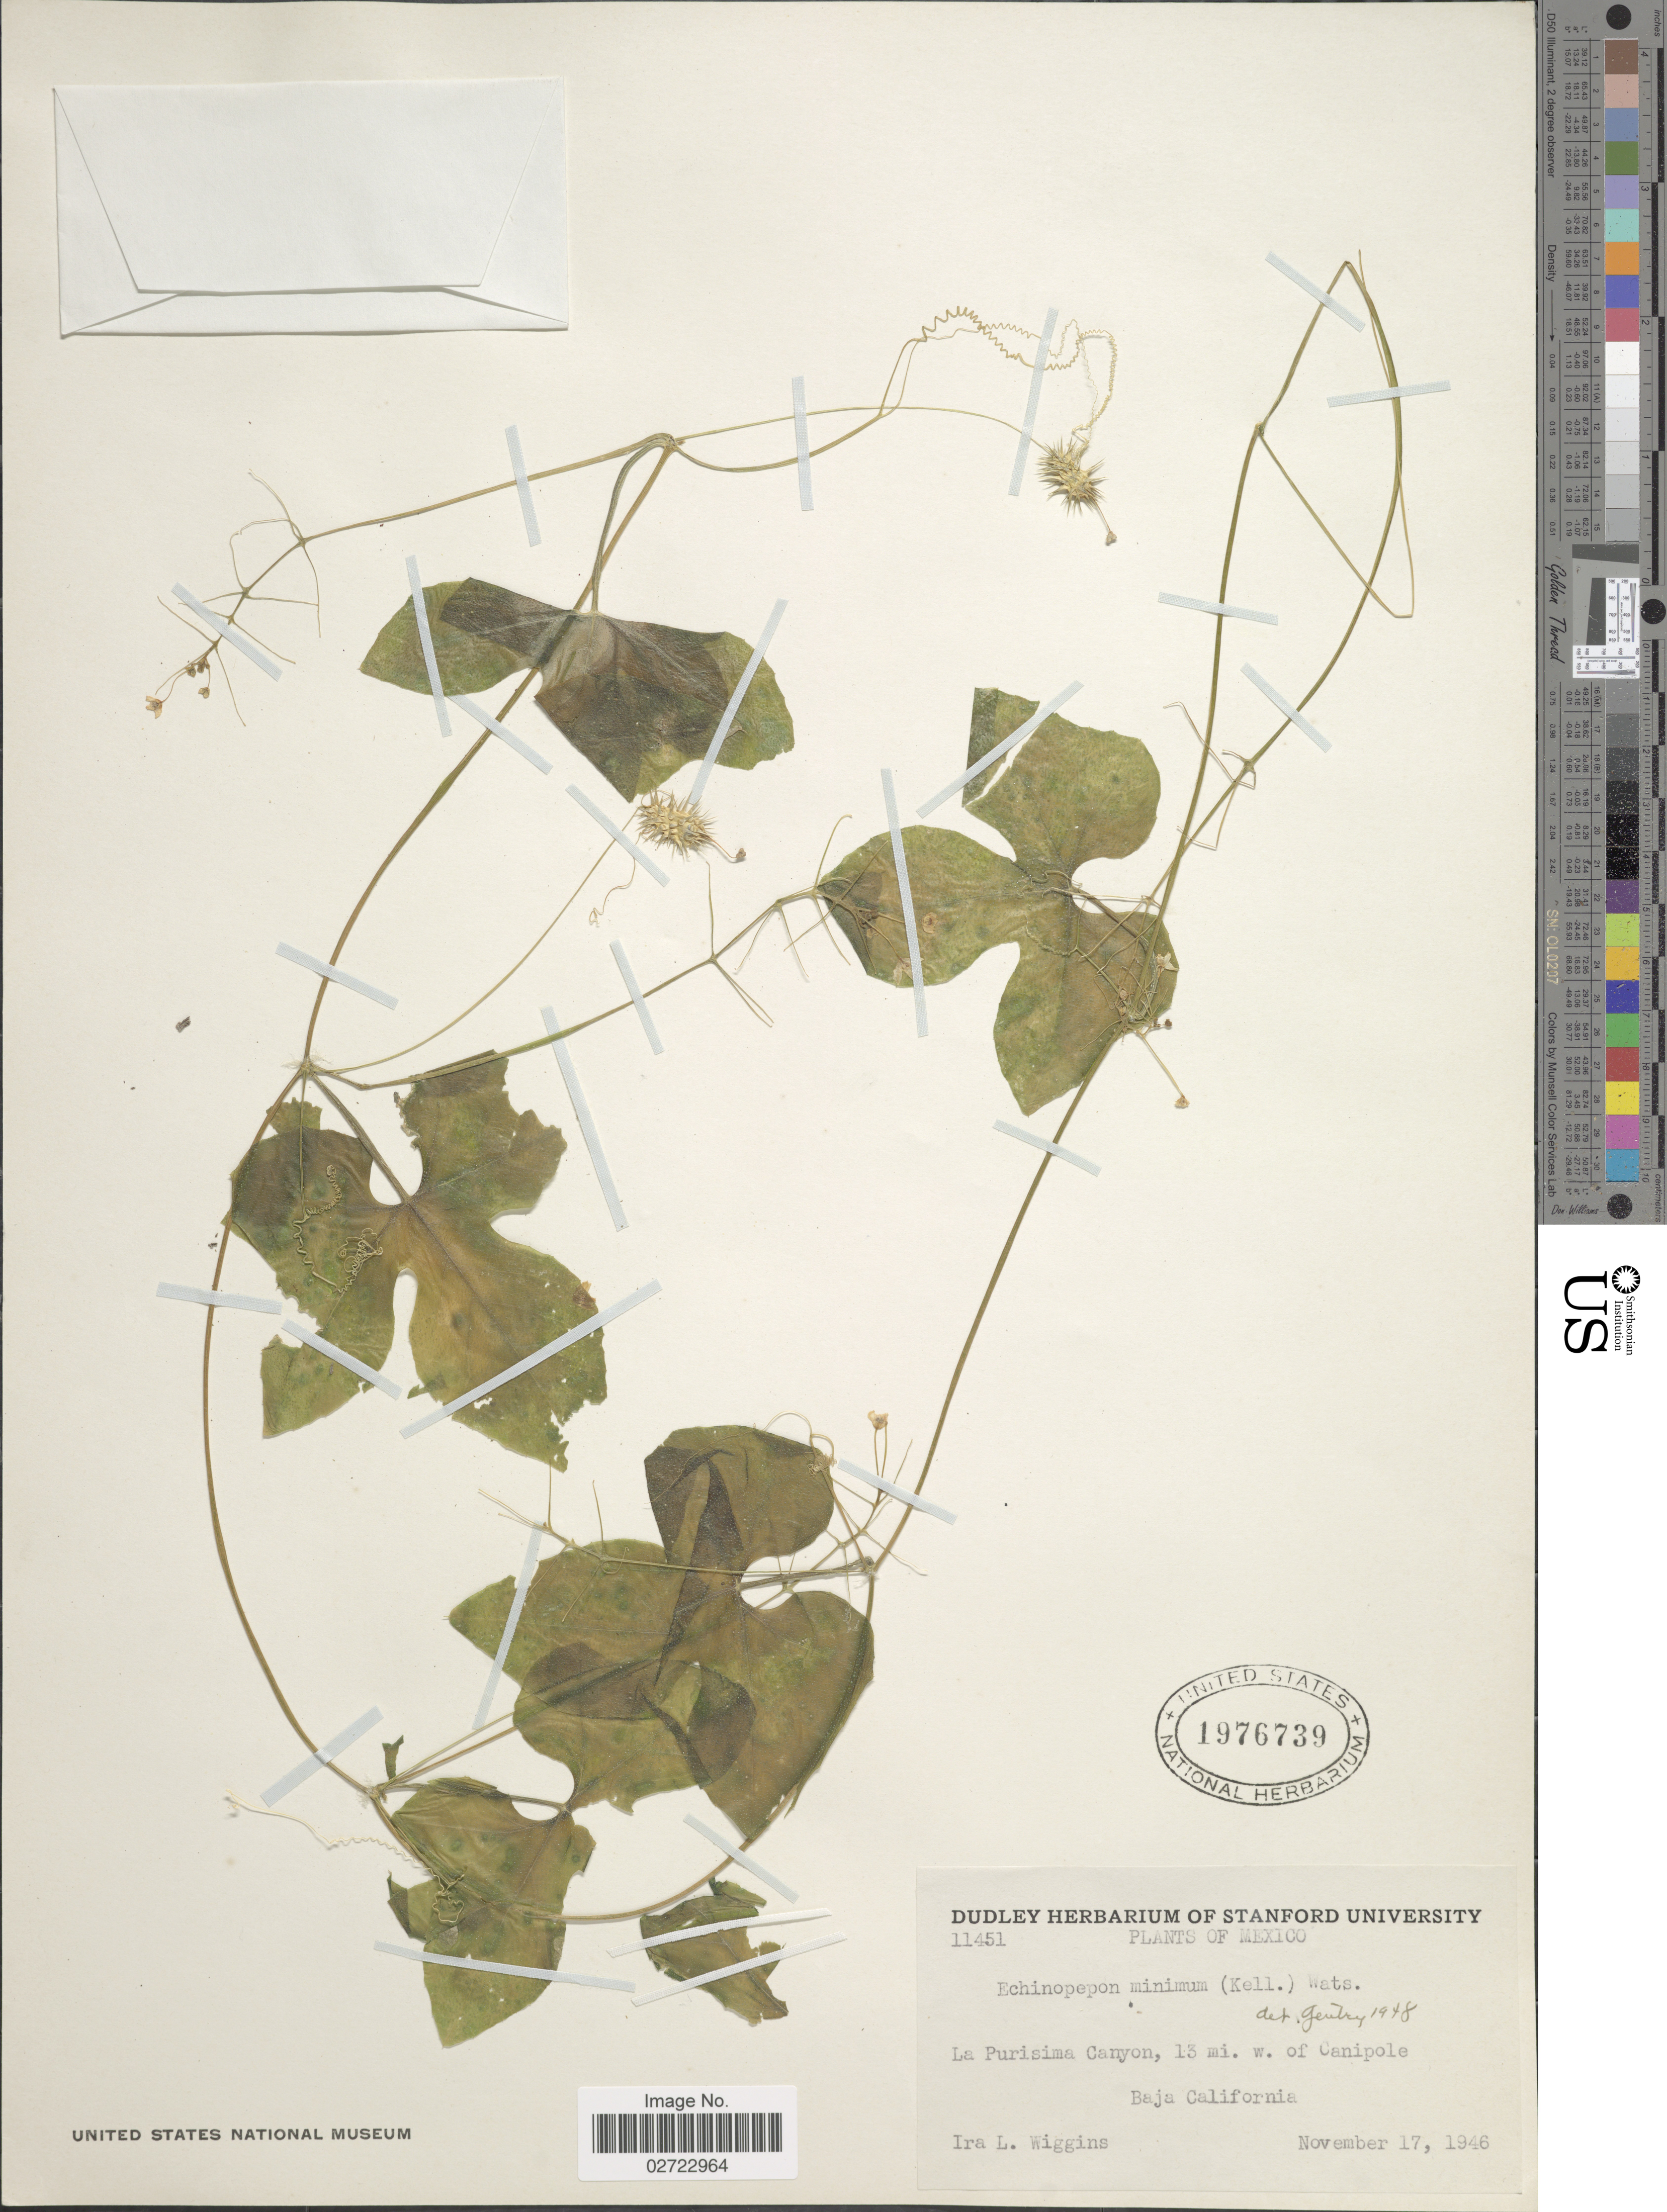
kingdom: Plantae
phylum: Tracheophyta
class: Magnoliopsida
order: Cucurbitales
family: Cucurbitaceae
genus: Echinopepon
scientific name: Echinopepon minimus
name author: (Kellogg) S. Watson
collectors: I. L. Wiggins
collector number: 11451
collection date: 1946-11-17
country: Mexico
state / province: Baja California Sur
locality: La Purisima Canyon, 13 mi. w. of Canipole.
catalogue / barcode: US 1976739